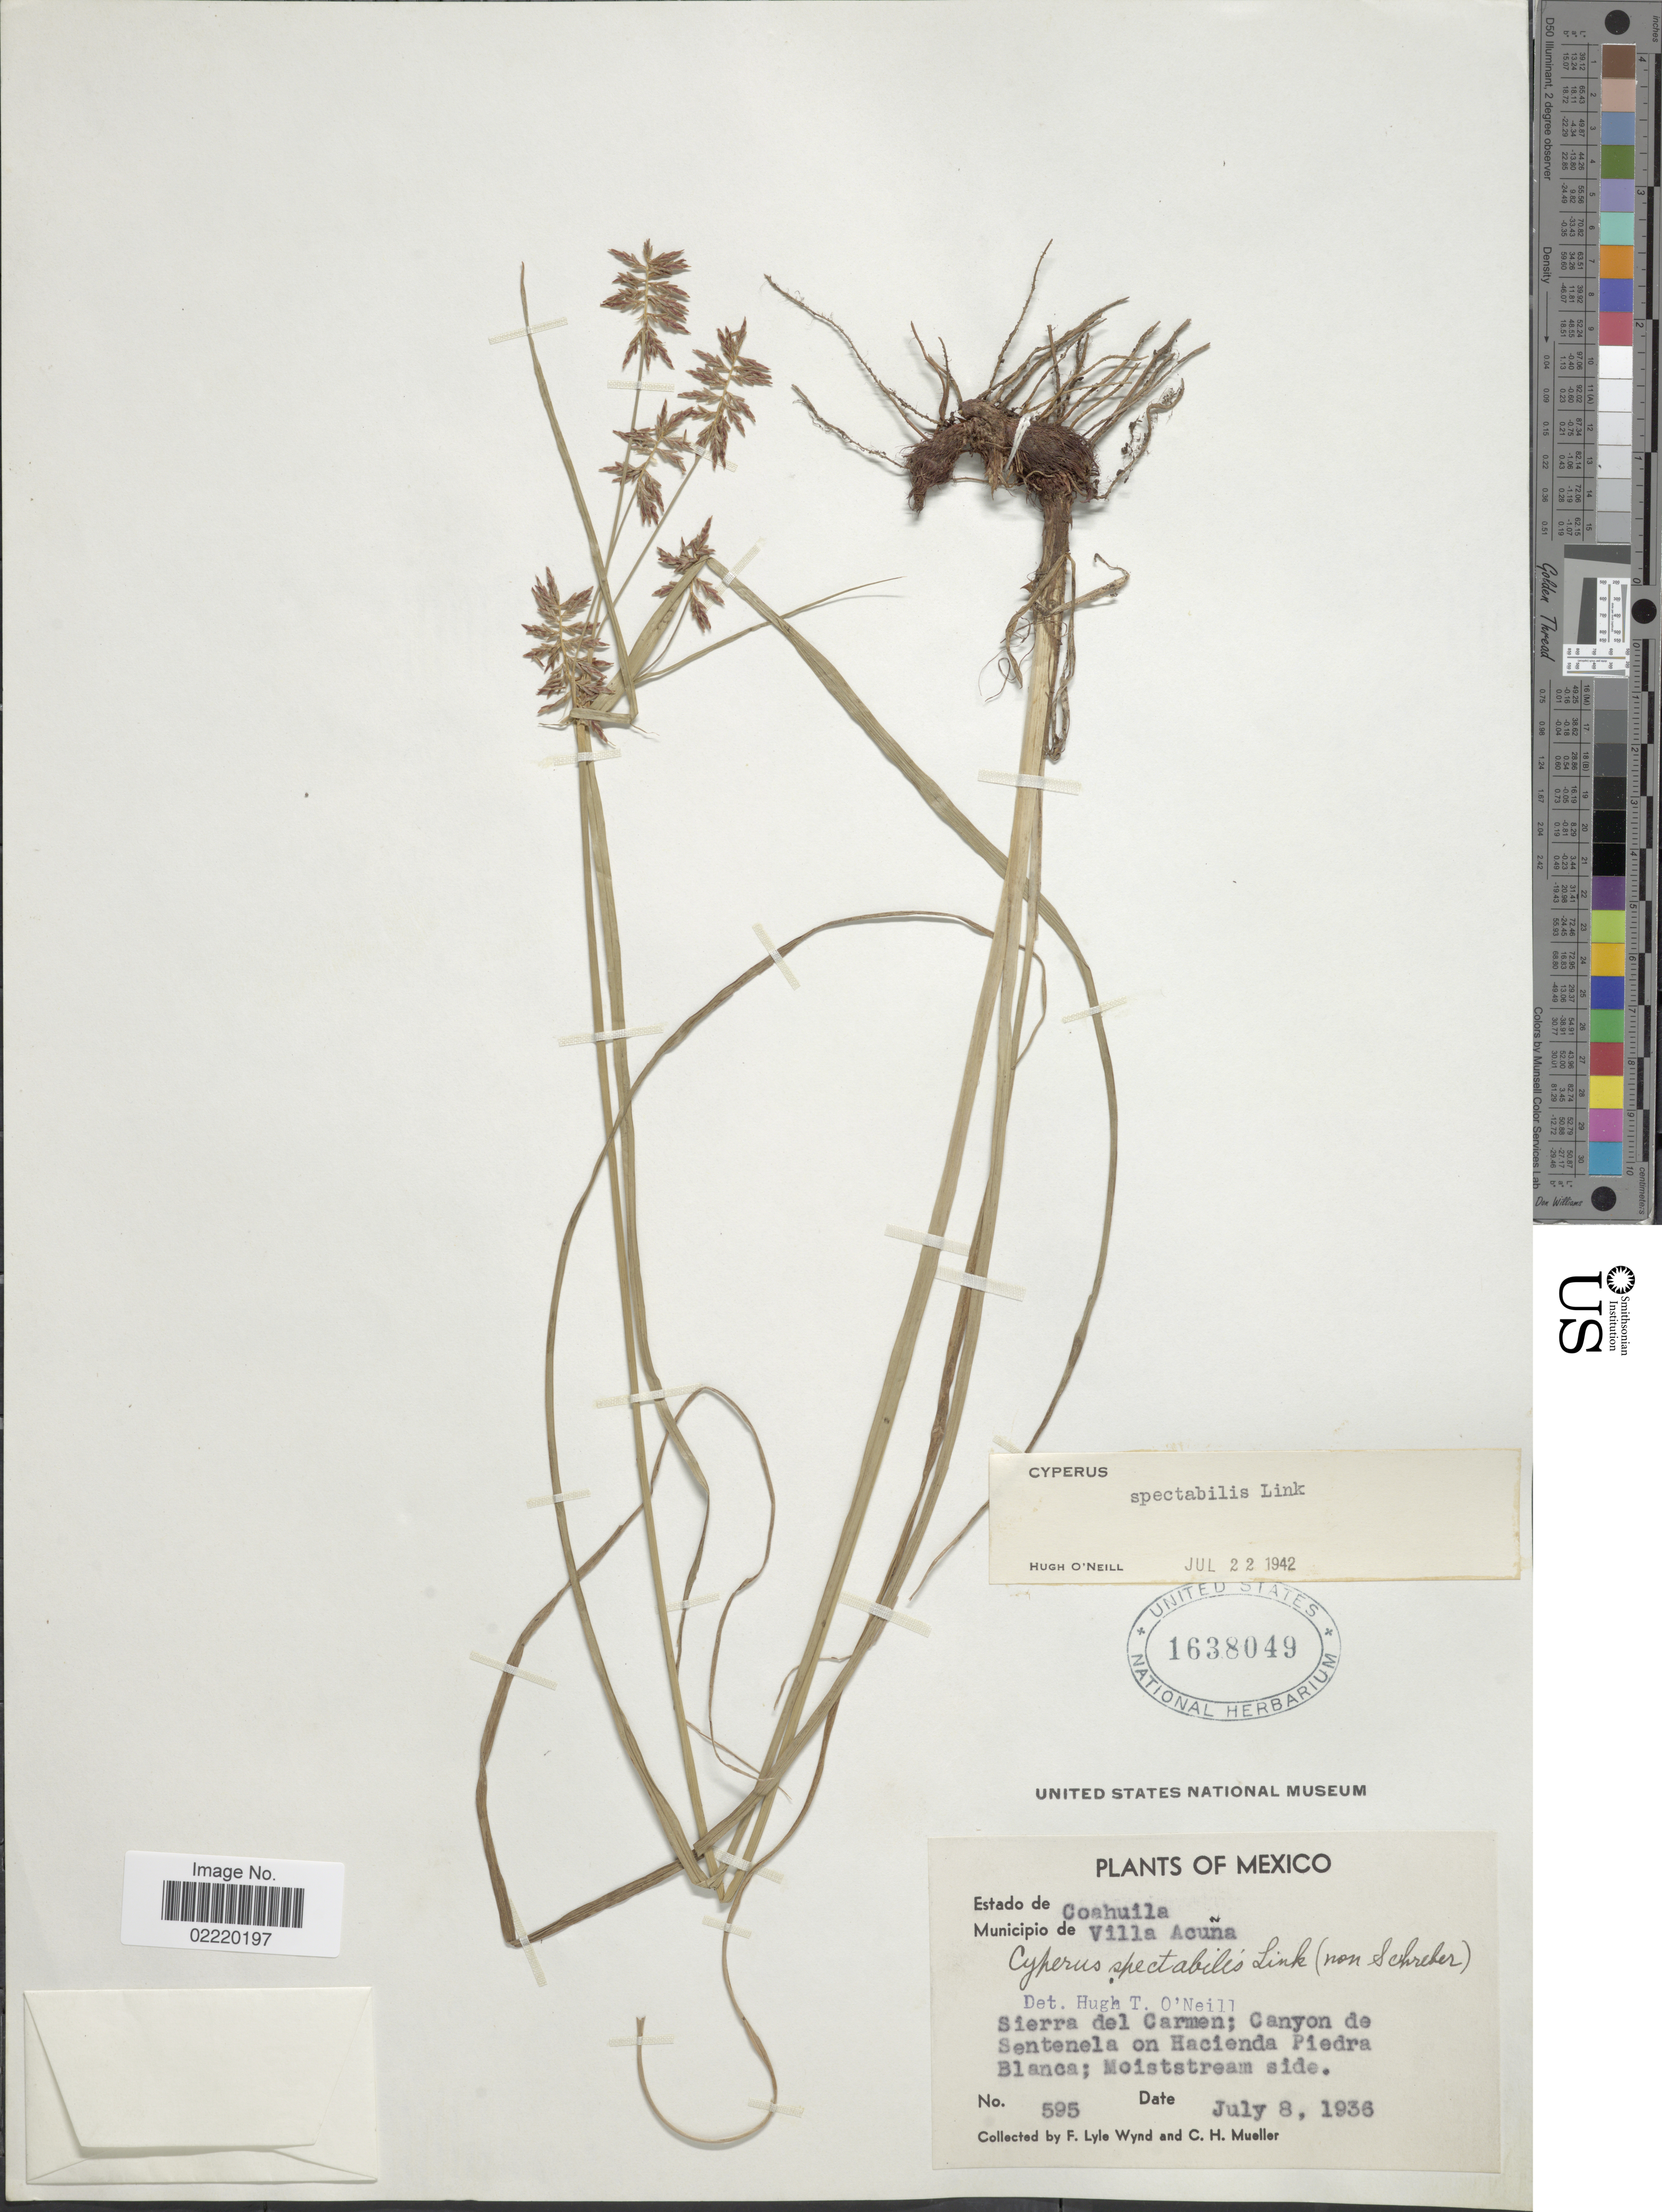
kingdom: Plantae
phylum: Tracheophyta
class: Liliopsida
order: Poales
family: Cyperaceae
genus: Cyperus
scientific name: Cyperus spectabilis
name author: Link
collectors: F. L. Wynd & C. H. Mueller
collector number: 595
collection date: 1936-07-08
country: Mexico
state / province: Coahuila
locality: Municipio de Villa Acuna, Sierra del Carmen; Canyon de Sentenela on Hacienda Piedra Blanca; Moiststream side.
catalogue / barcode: US 1638049